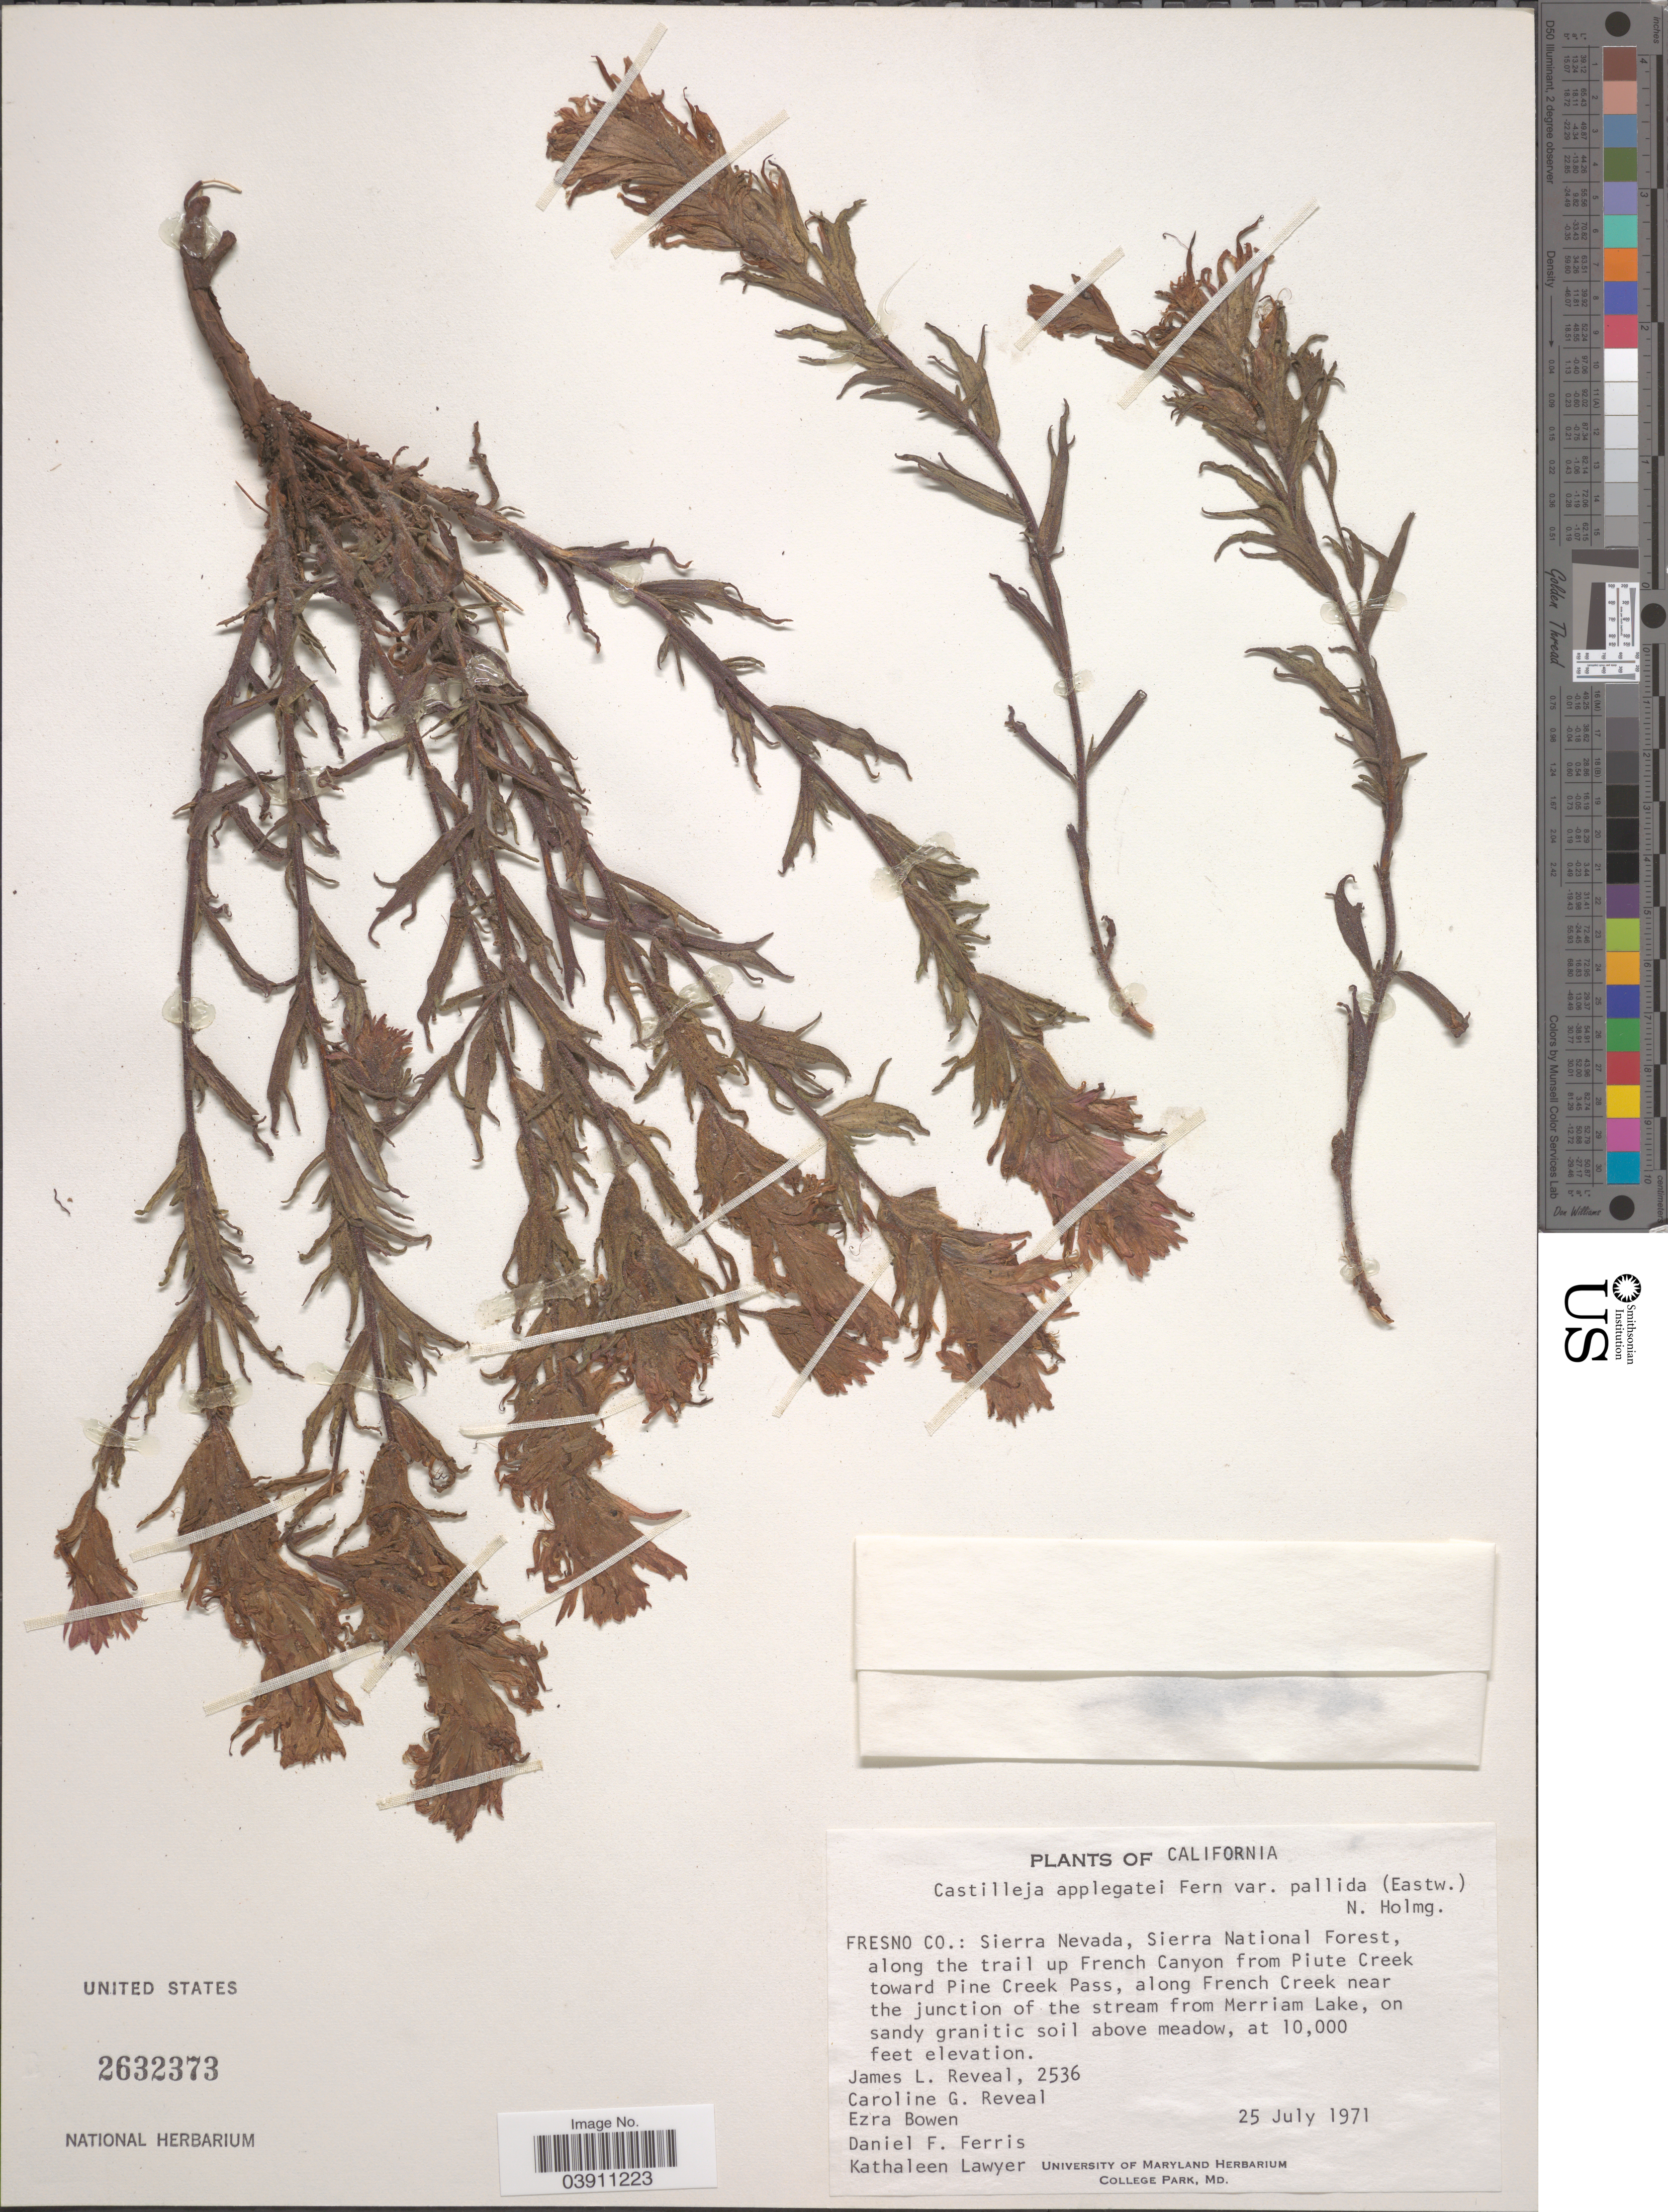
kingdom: Plantae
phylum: Tracheophyta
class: Magnoliopsida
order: Lamiales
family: Orobanchaceae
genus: Castilleja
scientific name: Castilleja applegatei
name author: Fernald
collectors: J. L. Reveal, C. G. Reveal, E. Bowen, D. Ferris & K. Lawyer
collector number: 2536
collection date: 1971-07-25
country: United States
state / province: California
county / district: Fresno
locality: Fresno Co.: Sierra Nevada, Sierra National Forest, along the trail up French Canyon from Piute Creek toward Pine Creek Pass, along French Creek near the junction of the stream from Merriam Lake.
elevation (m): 3048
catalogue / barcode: US 2632373